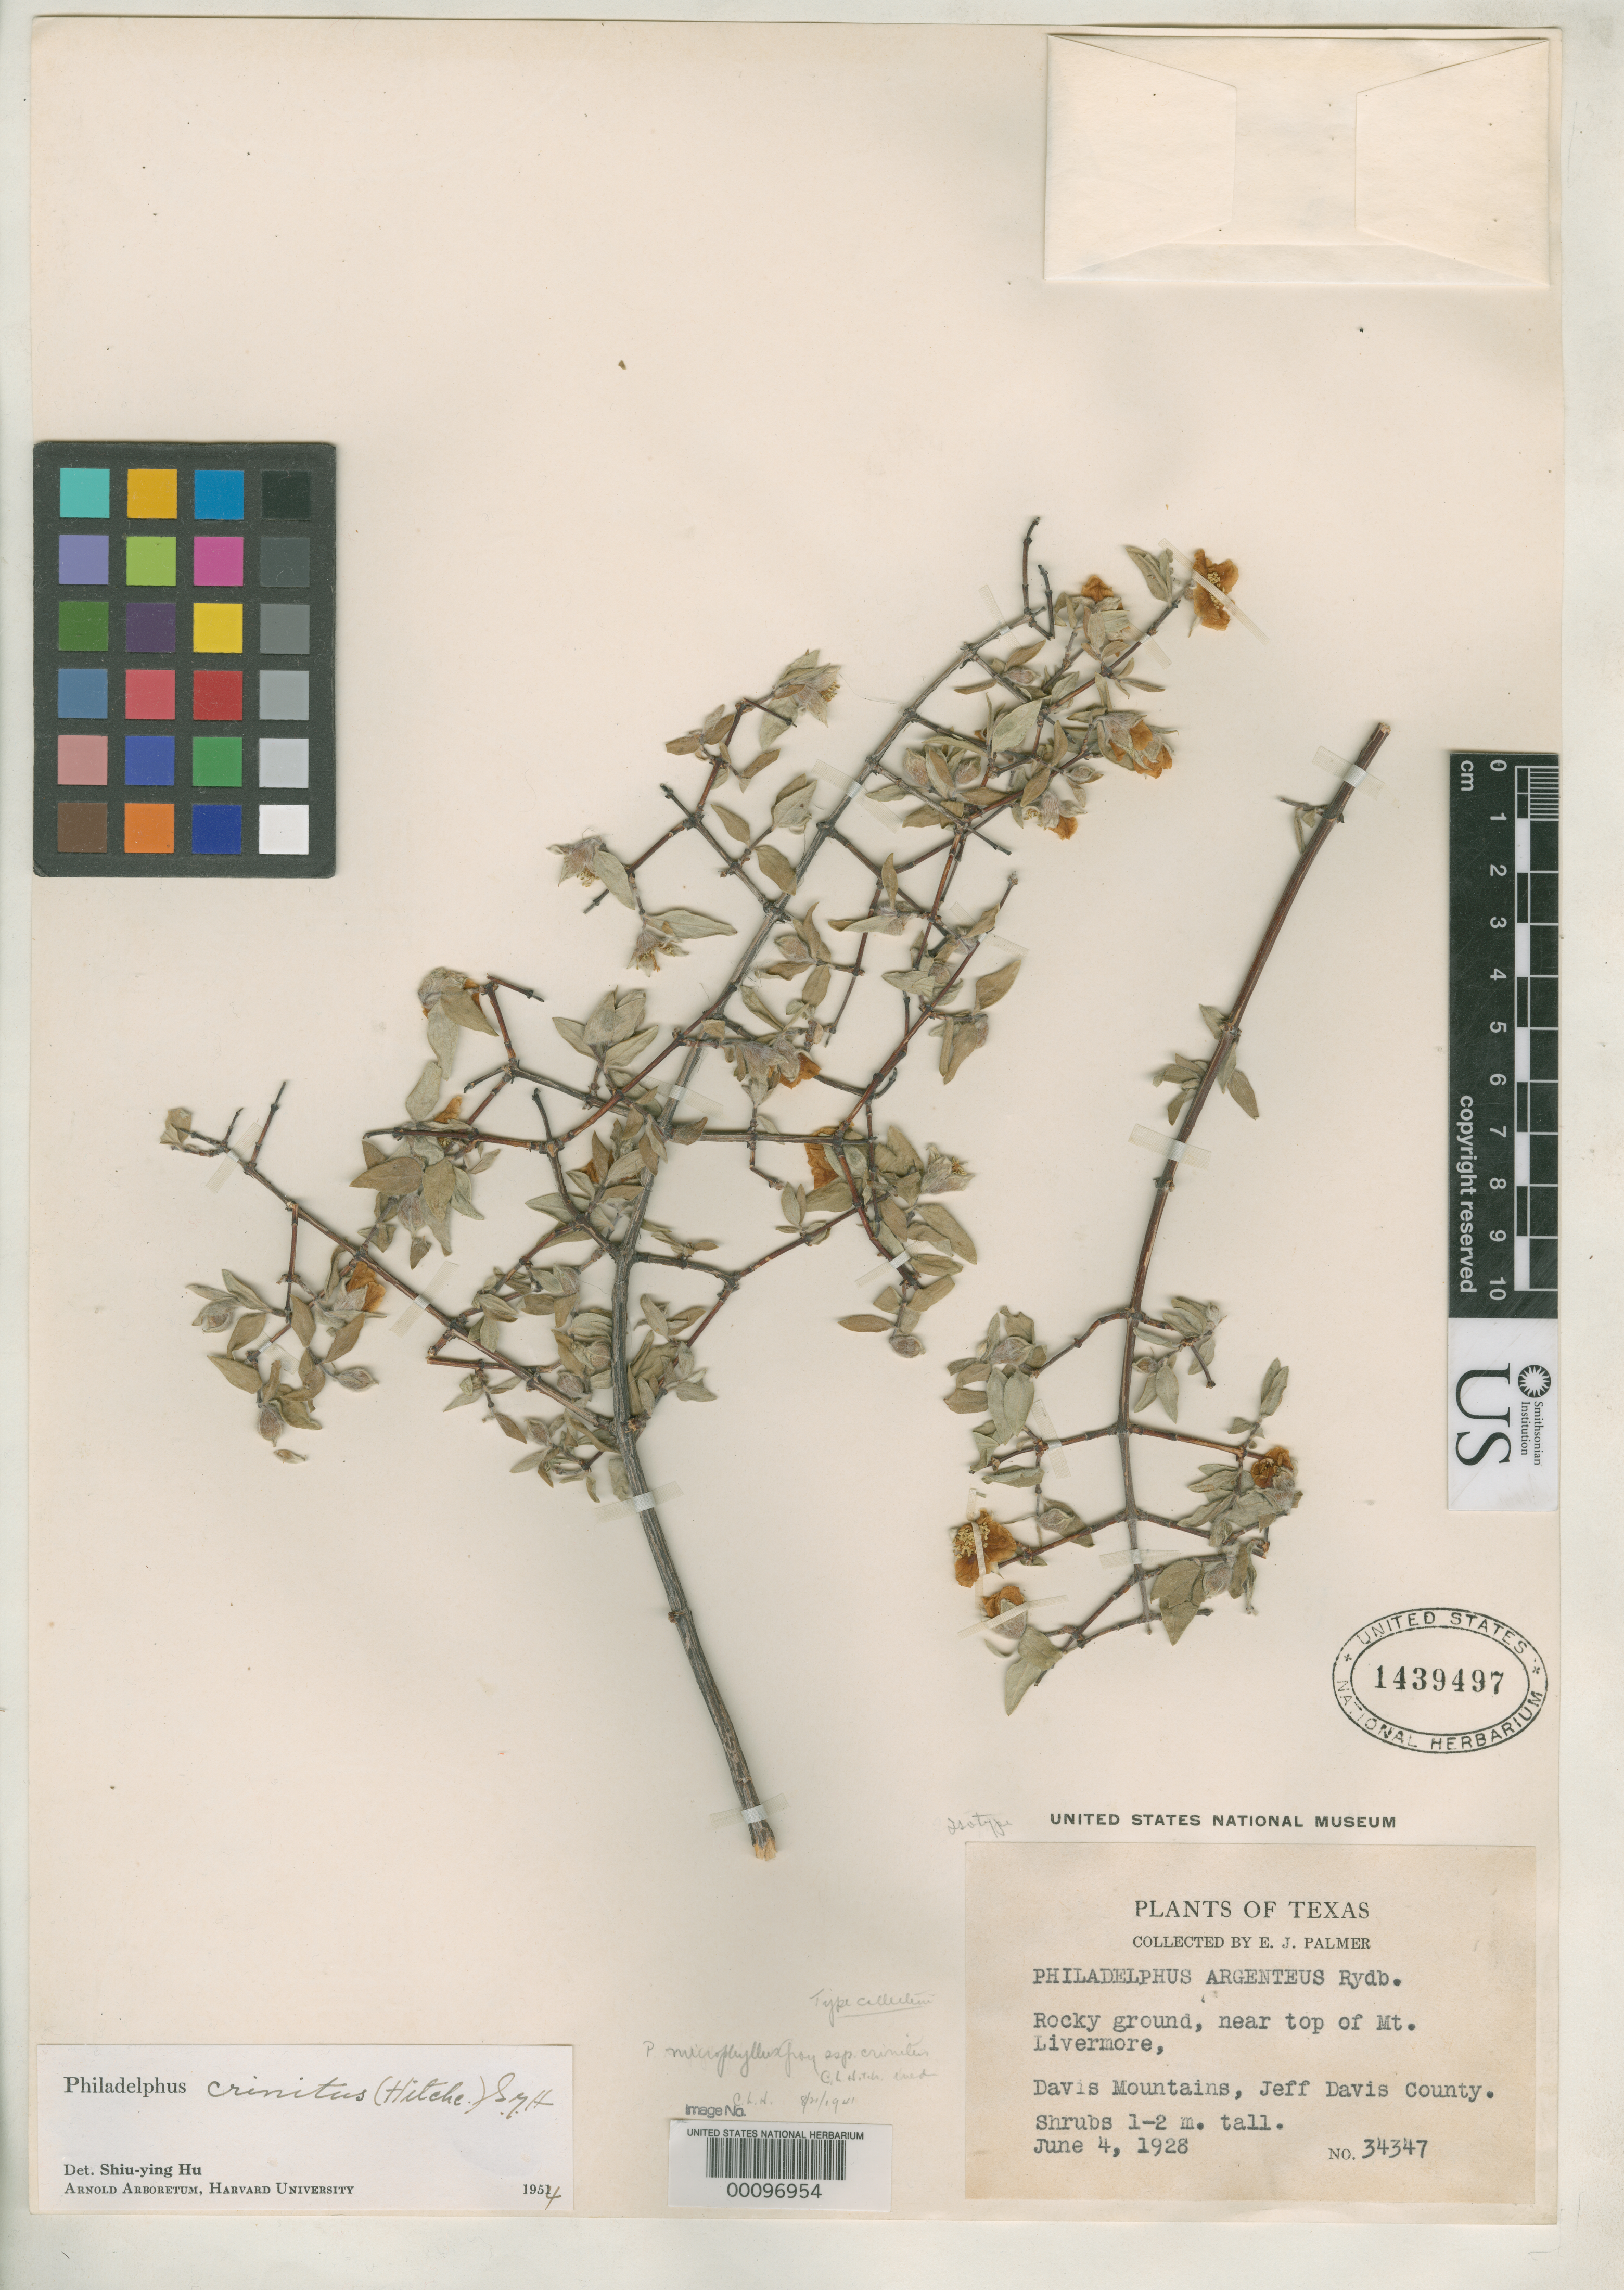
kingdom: Plantae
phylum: Tracheophyta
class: Magnoliopsida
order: Cornales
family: Hydrangeaceae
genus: Philadelphus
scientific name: Philadelphus microphyllus subsp. crinitus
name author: C.L. Hitchc.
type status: Isotype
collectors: E. J. Palmer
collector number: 34347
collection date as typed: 04 Jun 1928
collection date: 1928-06-04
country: United States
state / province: Texas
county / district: Jeff Davis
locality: Davis Mts.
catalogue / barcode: US 1439497